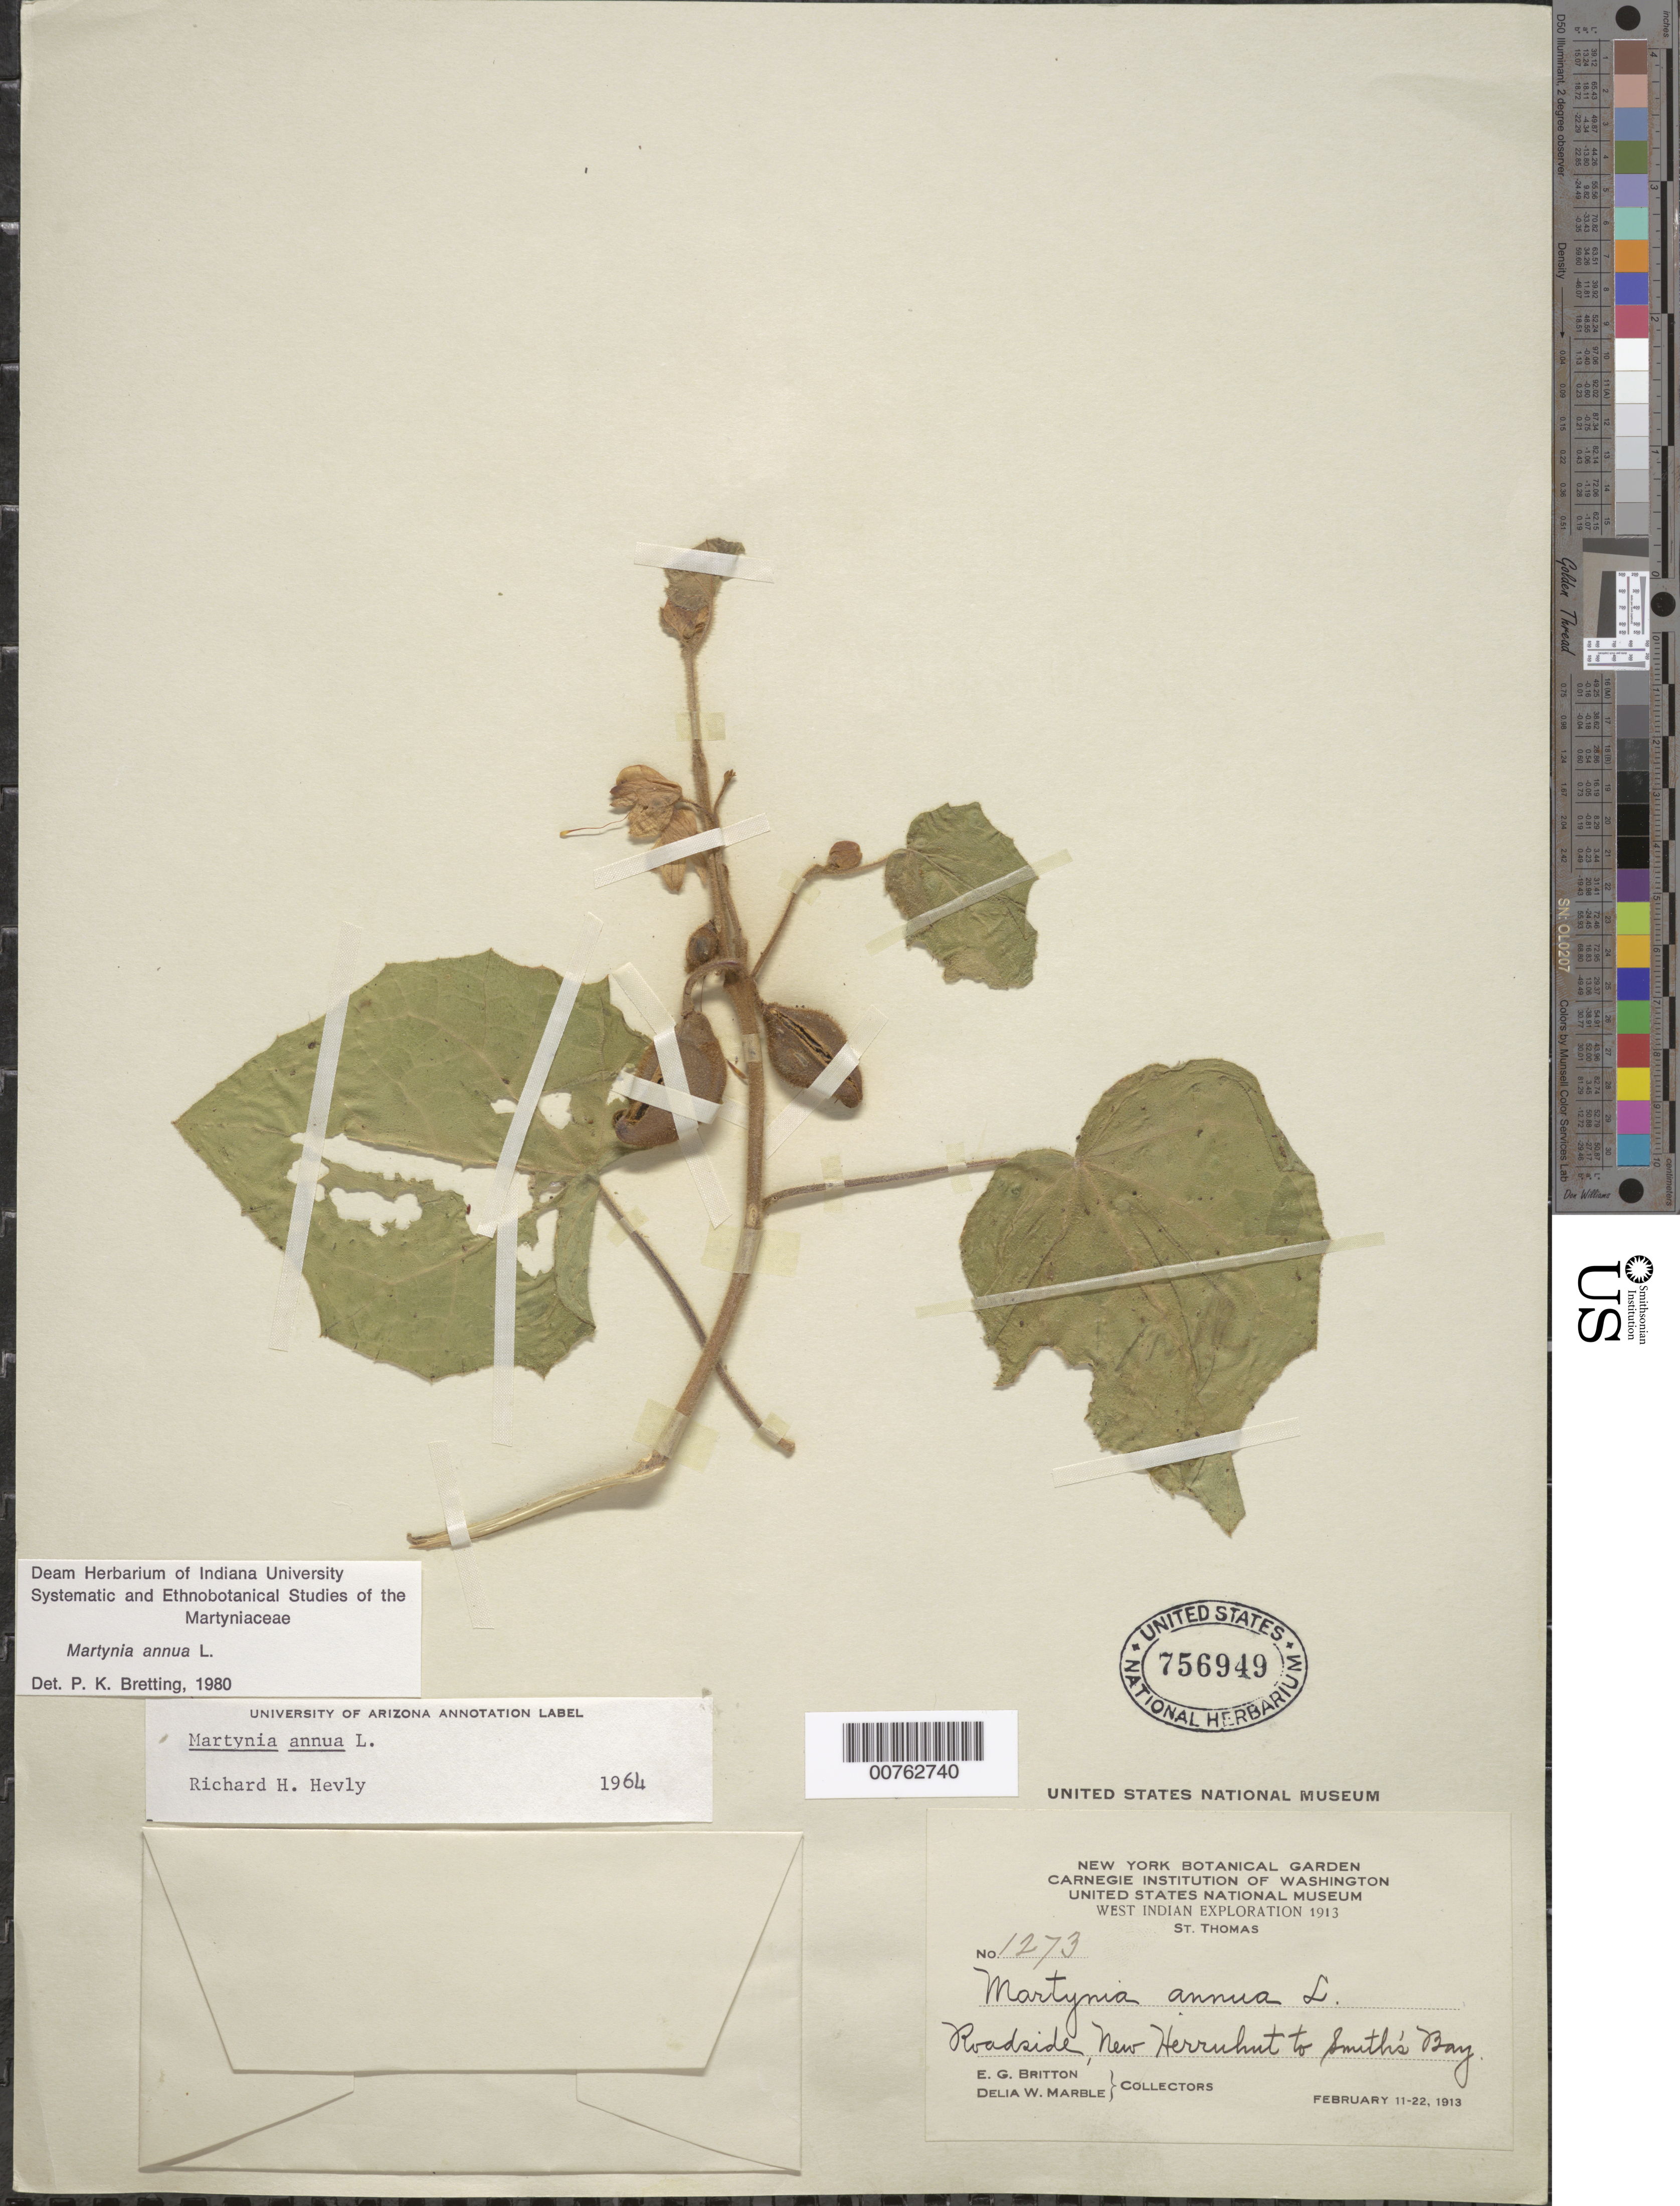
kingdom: Plantae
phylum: Tracheophyta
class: Magnoliopsida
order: Lamiales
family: Martyniaceae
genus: Martynia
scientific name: Martynia annua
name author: L.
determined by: Bretting, Peter K.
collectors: E. G. Britton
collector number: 1273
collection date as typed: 11 Feb 1913 to 22 Feb 1913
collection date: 1913-02-11/1913-02-22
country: U.S. Virgin Islands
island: St. Thomas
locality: Near Herruhut to Smith's Bay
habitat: Roadside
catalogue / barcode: US 756949